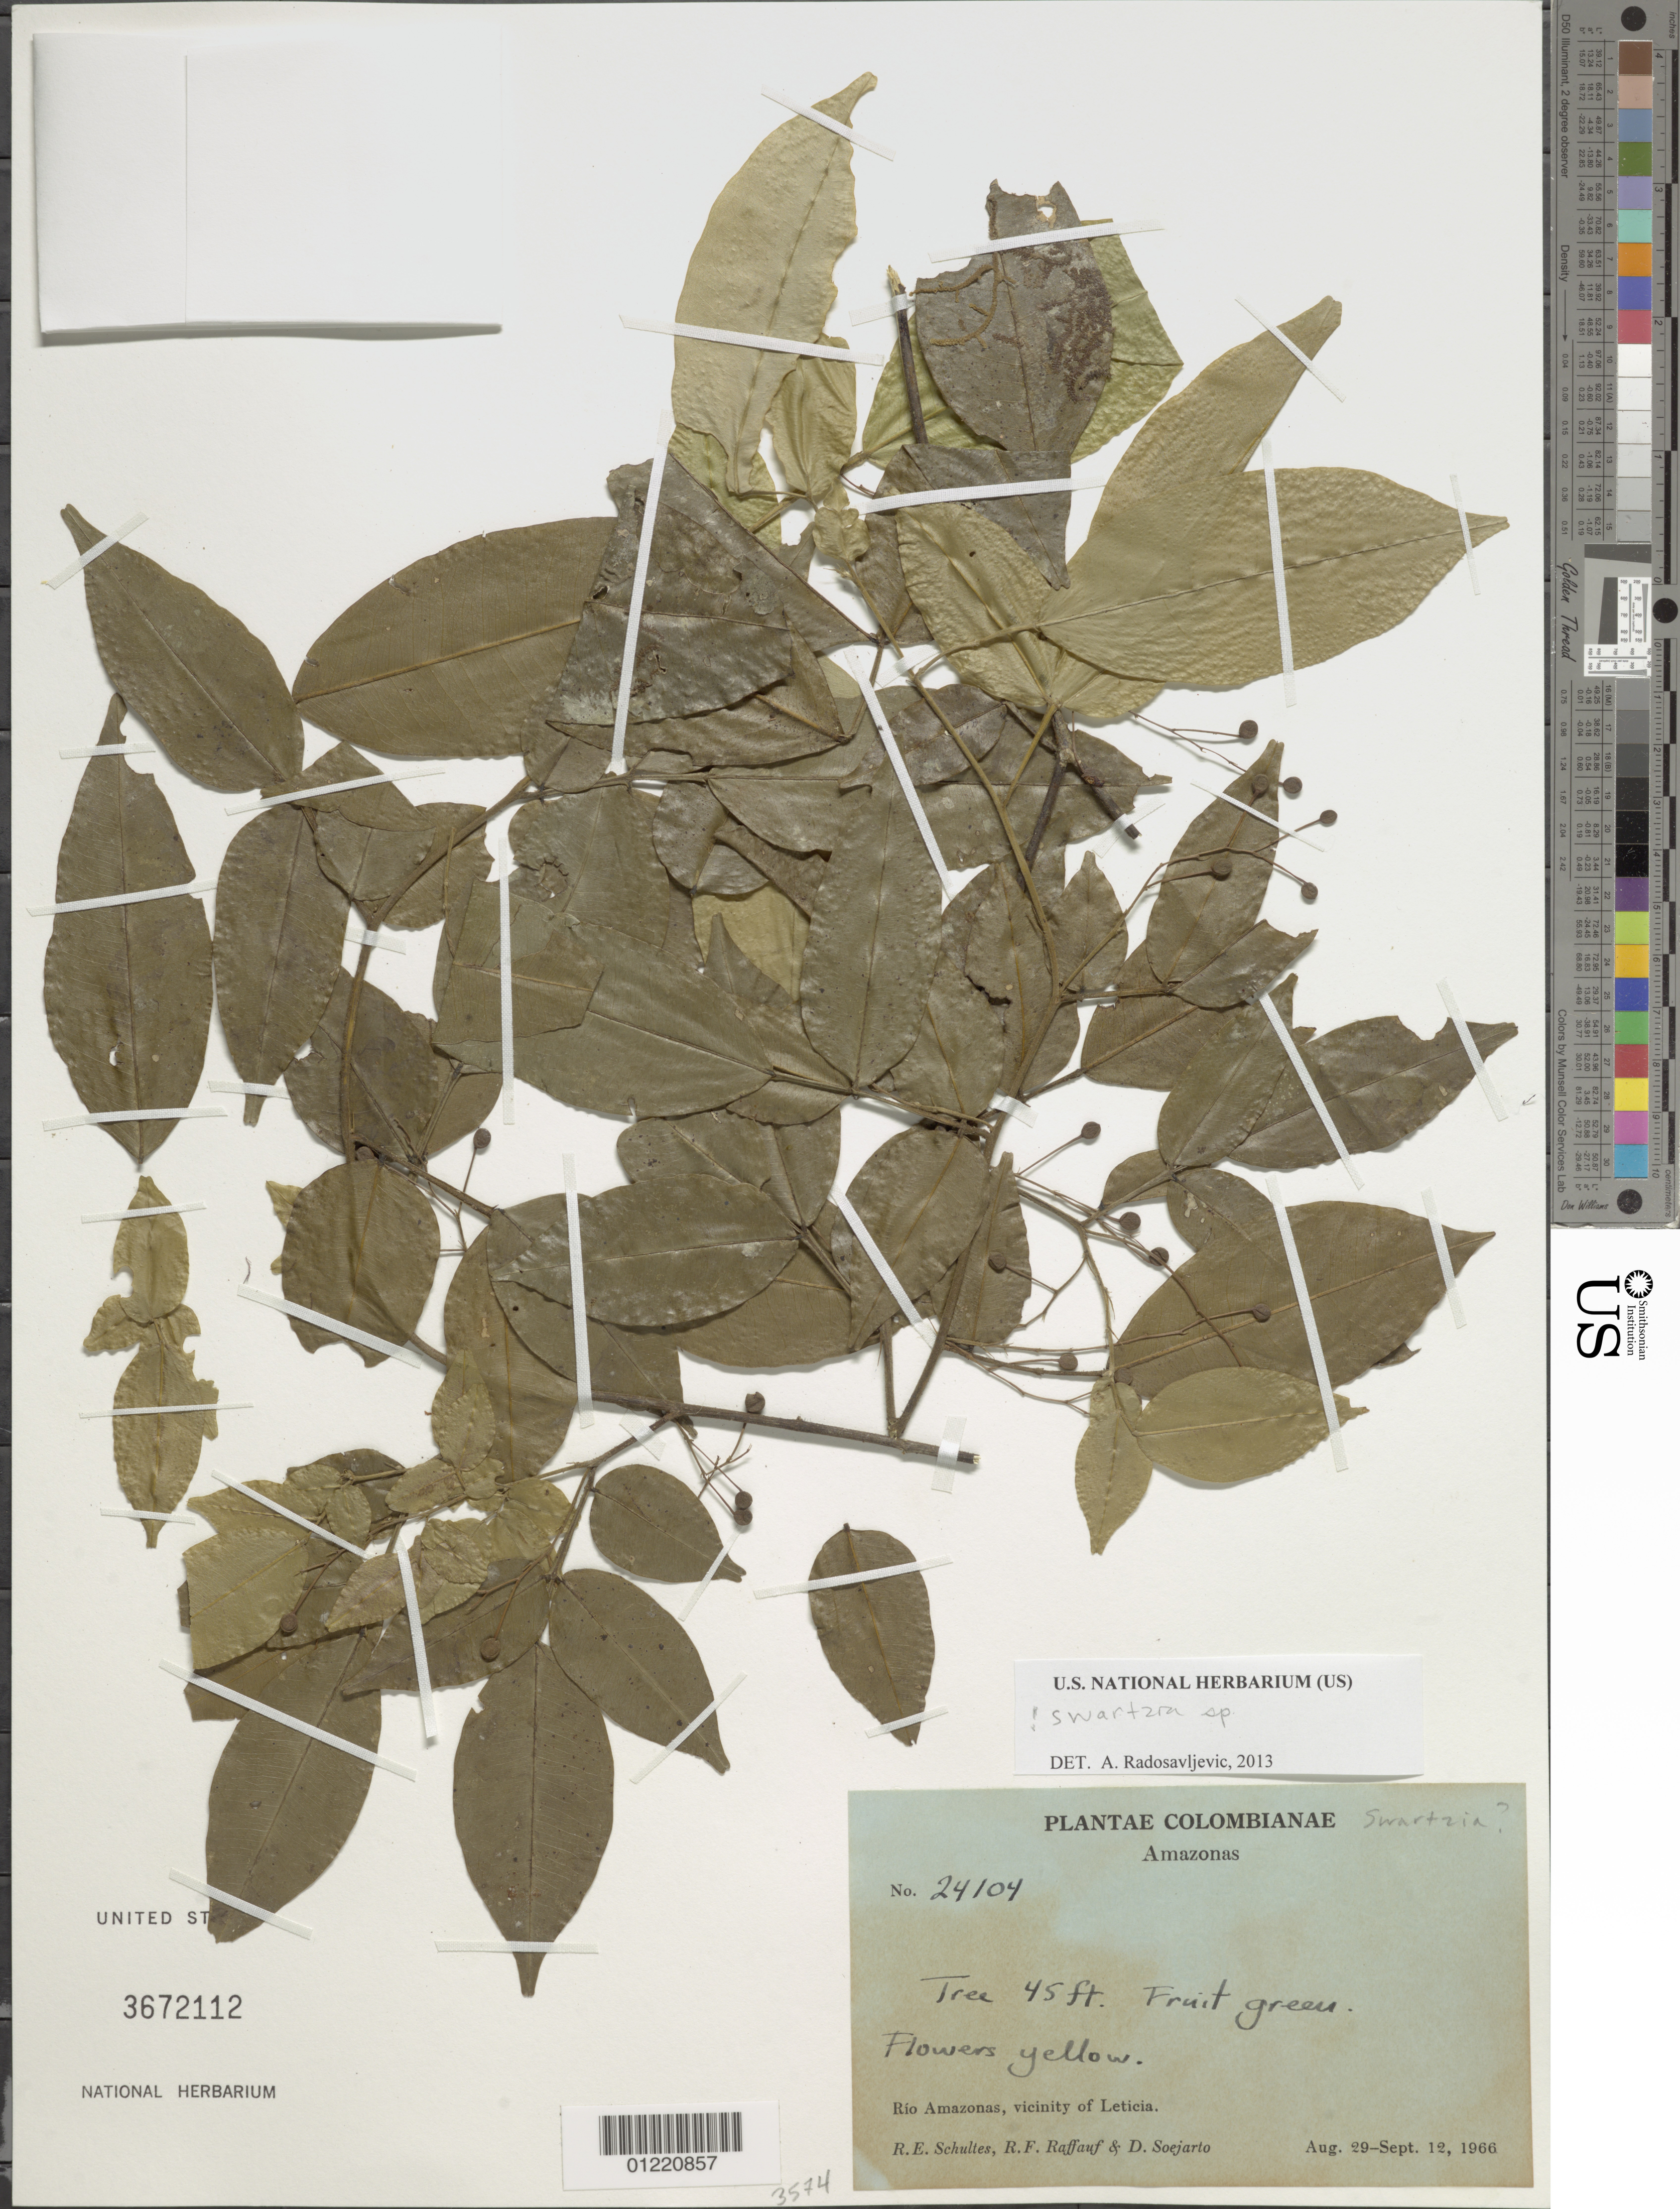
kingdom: Plantae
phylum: Tracheophyta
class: Magnoliopsida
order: Fabales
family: Fabaceae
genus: Swartzia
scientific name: Swartzia sp.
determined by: Radosavljevic, Aleksandar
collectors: R. E. Schultes, R. Raffauf & D. D. Soejarto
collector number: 24104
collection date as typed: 29 Aug 1966 to 12 Sep 1966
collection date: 1966-08-29/1966-09-12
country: Colombia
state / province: Amazônas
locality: Rio Amazonas, vicinity of Leticia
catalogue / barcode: US 3672112